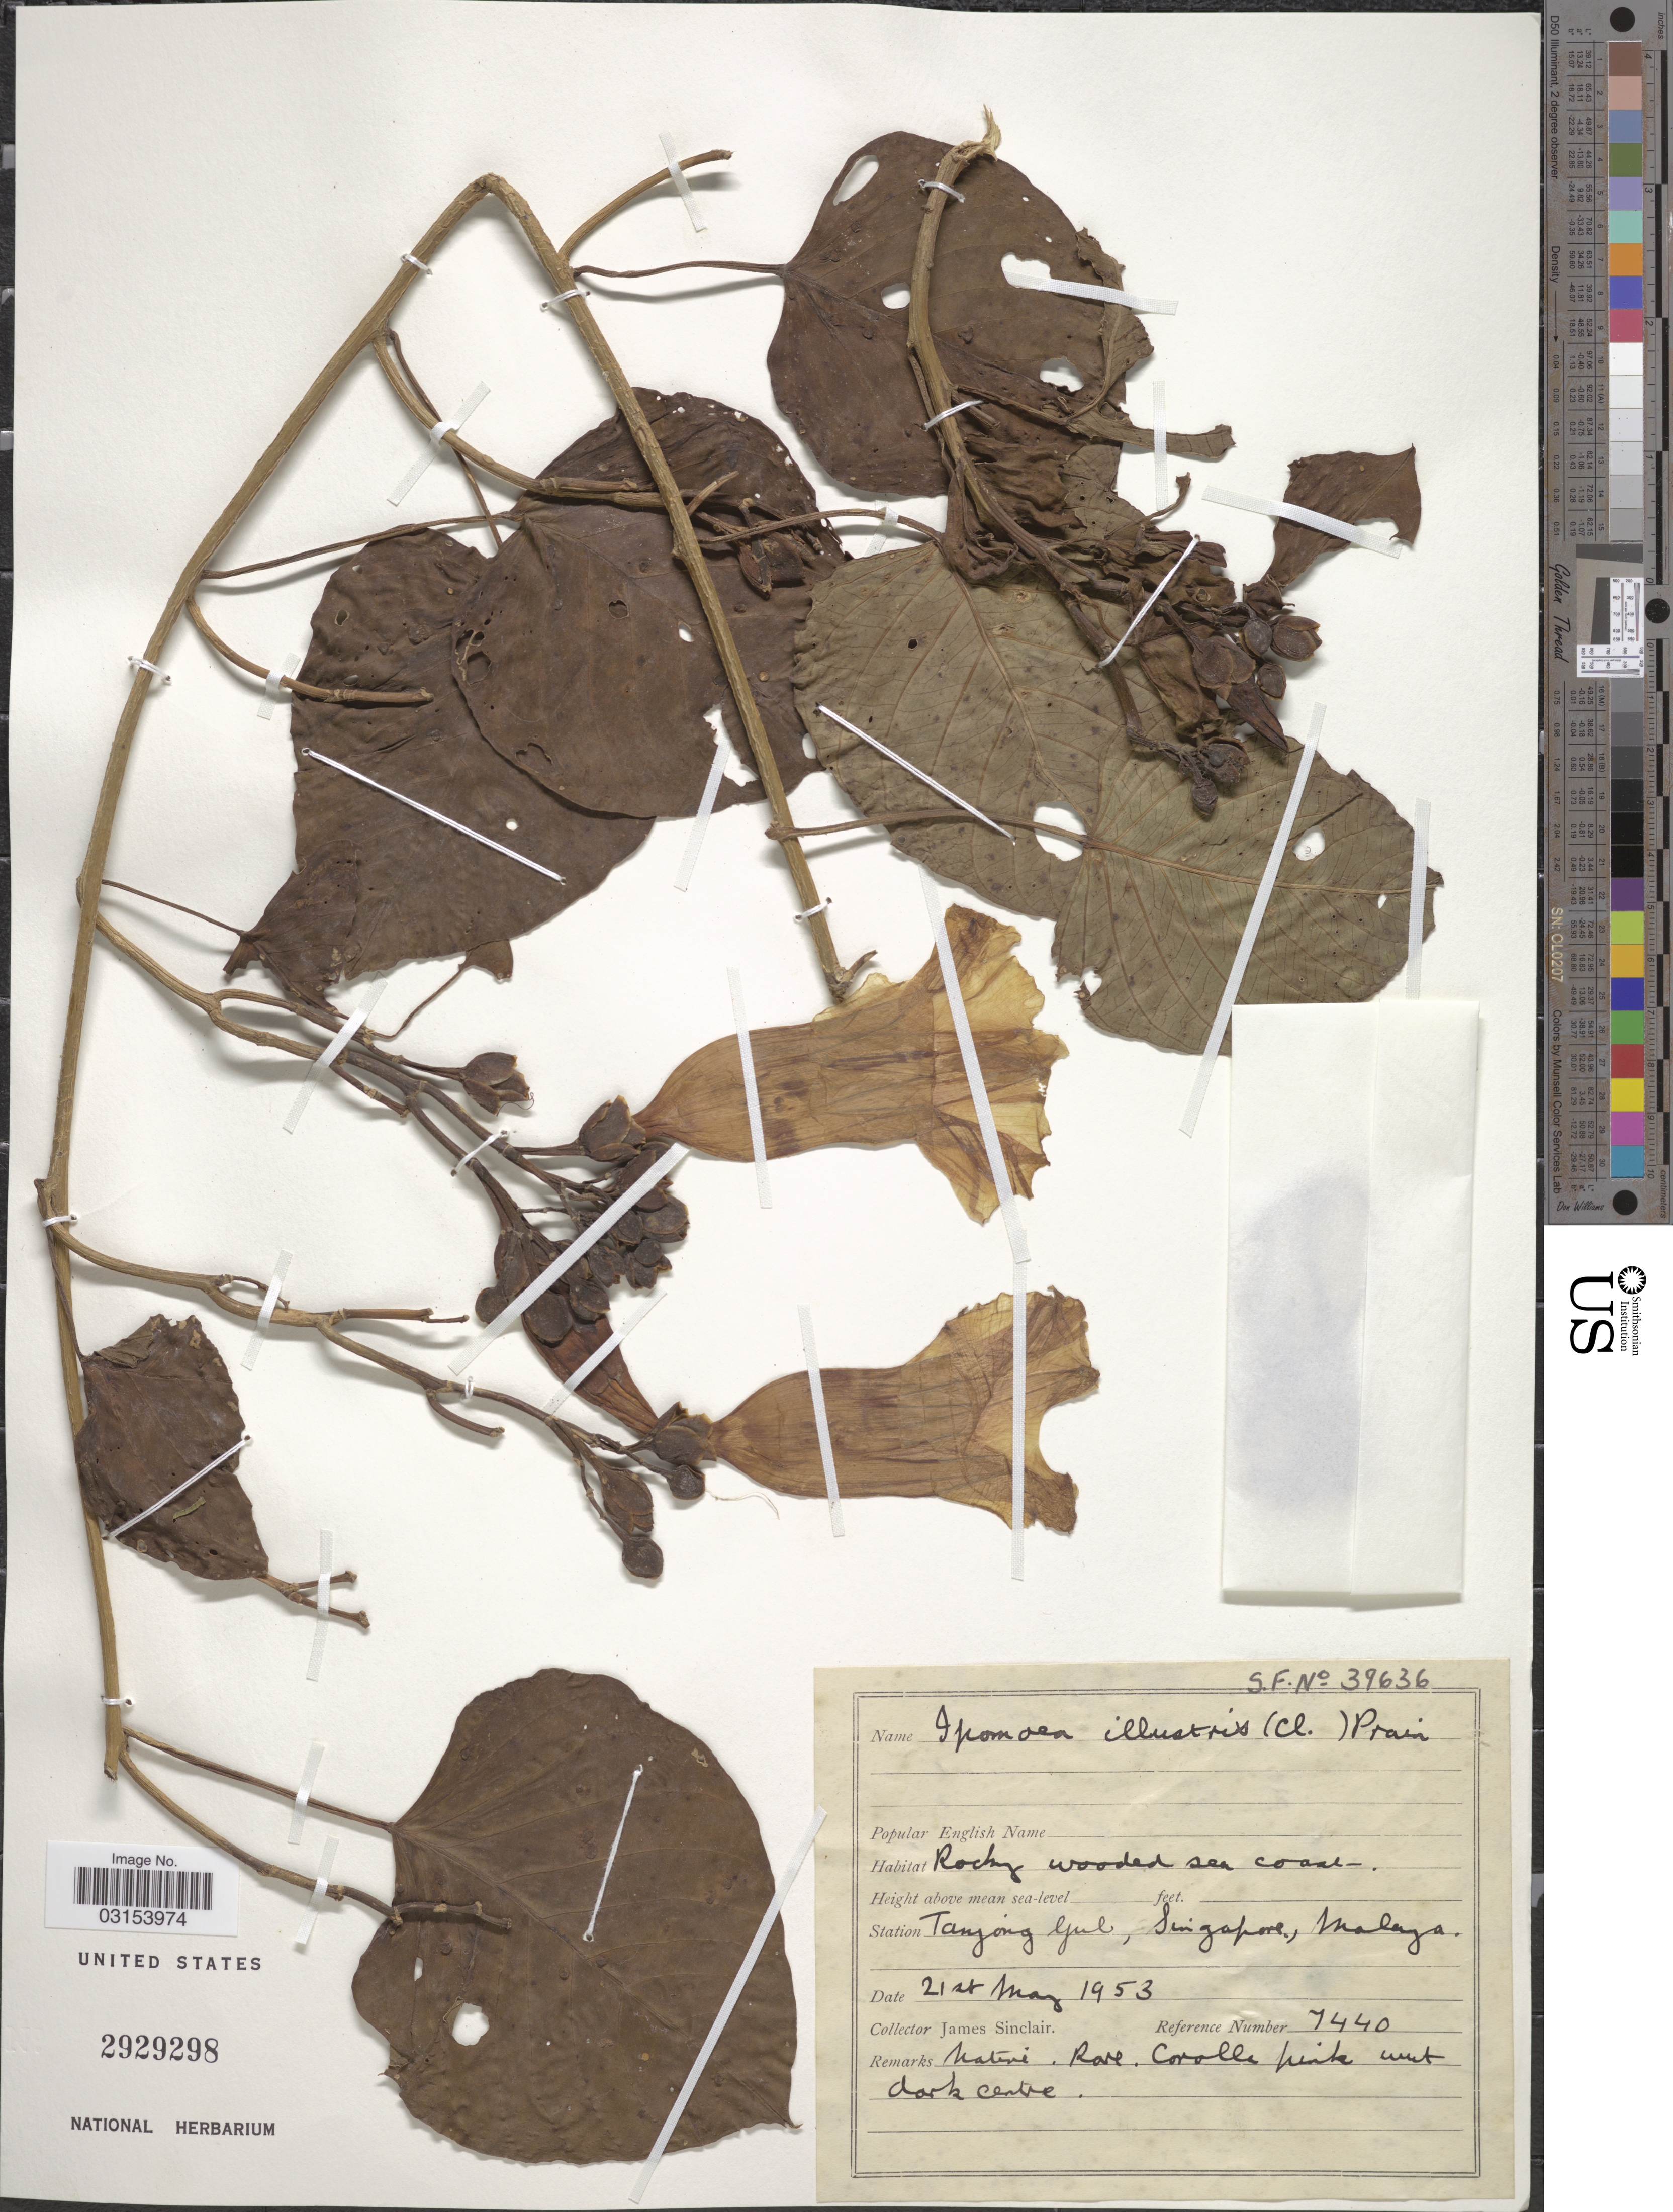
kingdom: Plantae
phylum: Tracheophyta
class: Magnoliopsida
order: Solanales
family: Convolvulaceae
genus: Ipomoea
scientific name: Ipomoea illustris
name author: Prain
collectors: J. Sinclair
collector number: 7440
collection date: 1953-05-21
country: Singapore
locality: Station Tanjong Gub, Malaya.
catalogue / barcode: US 2929298